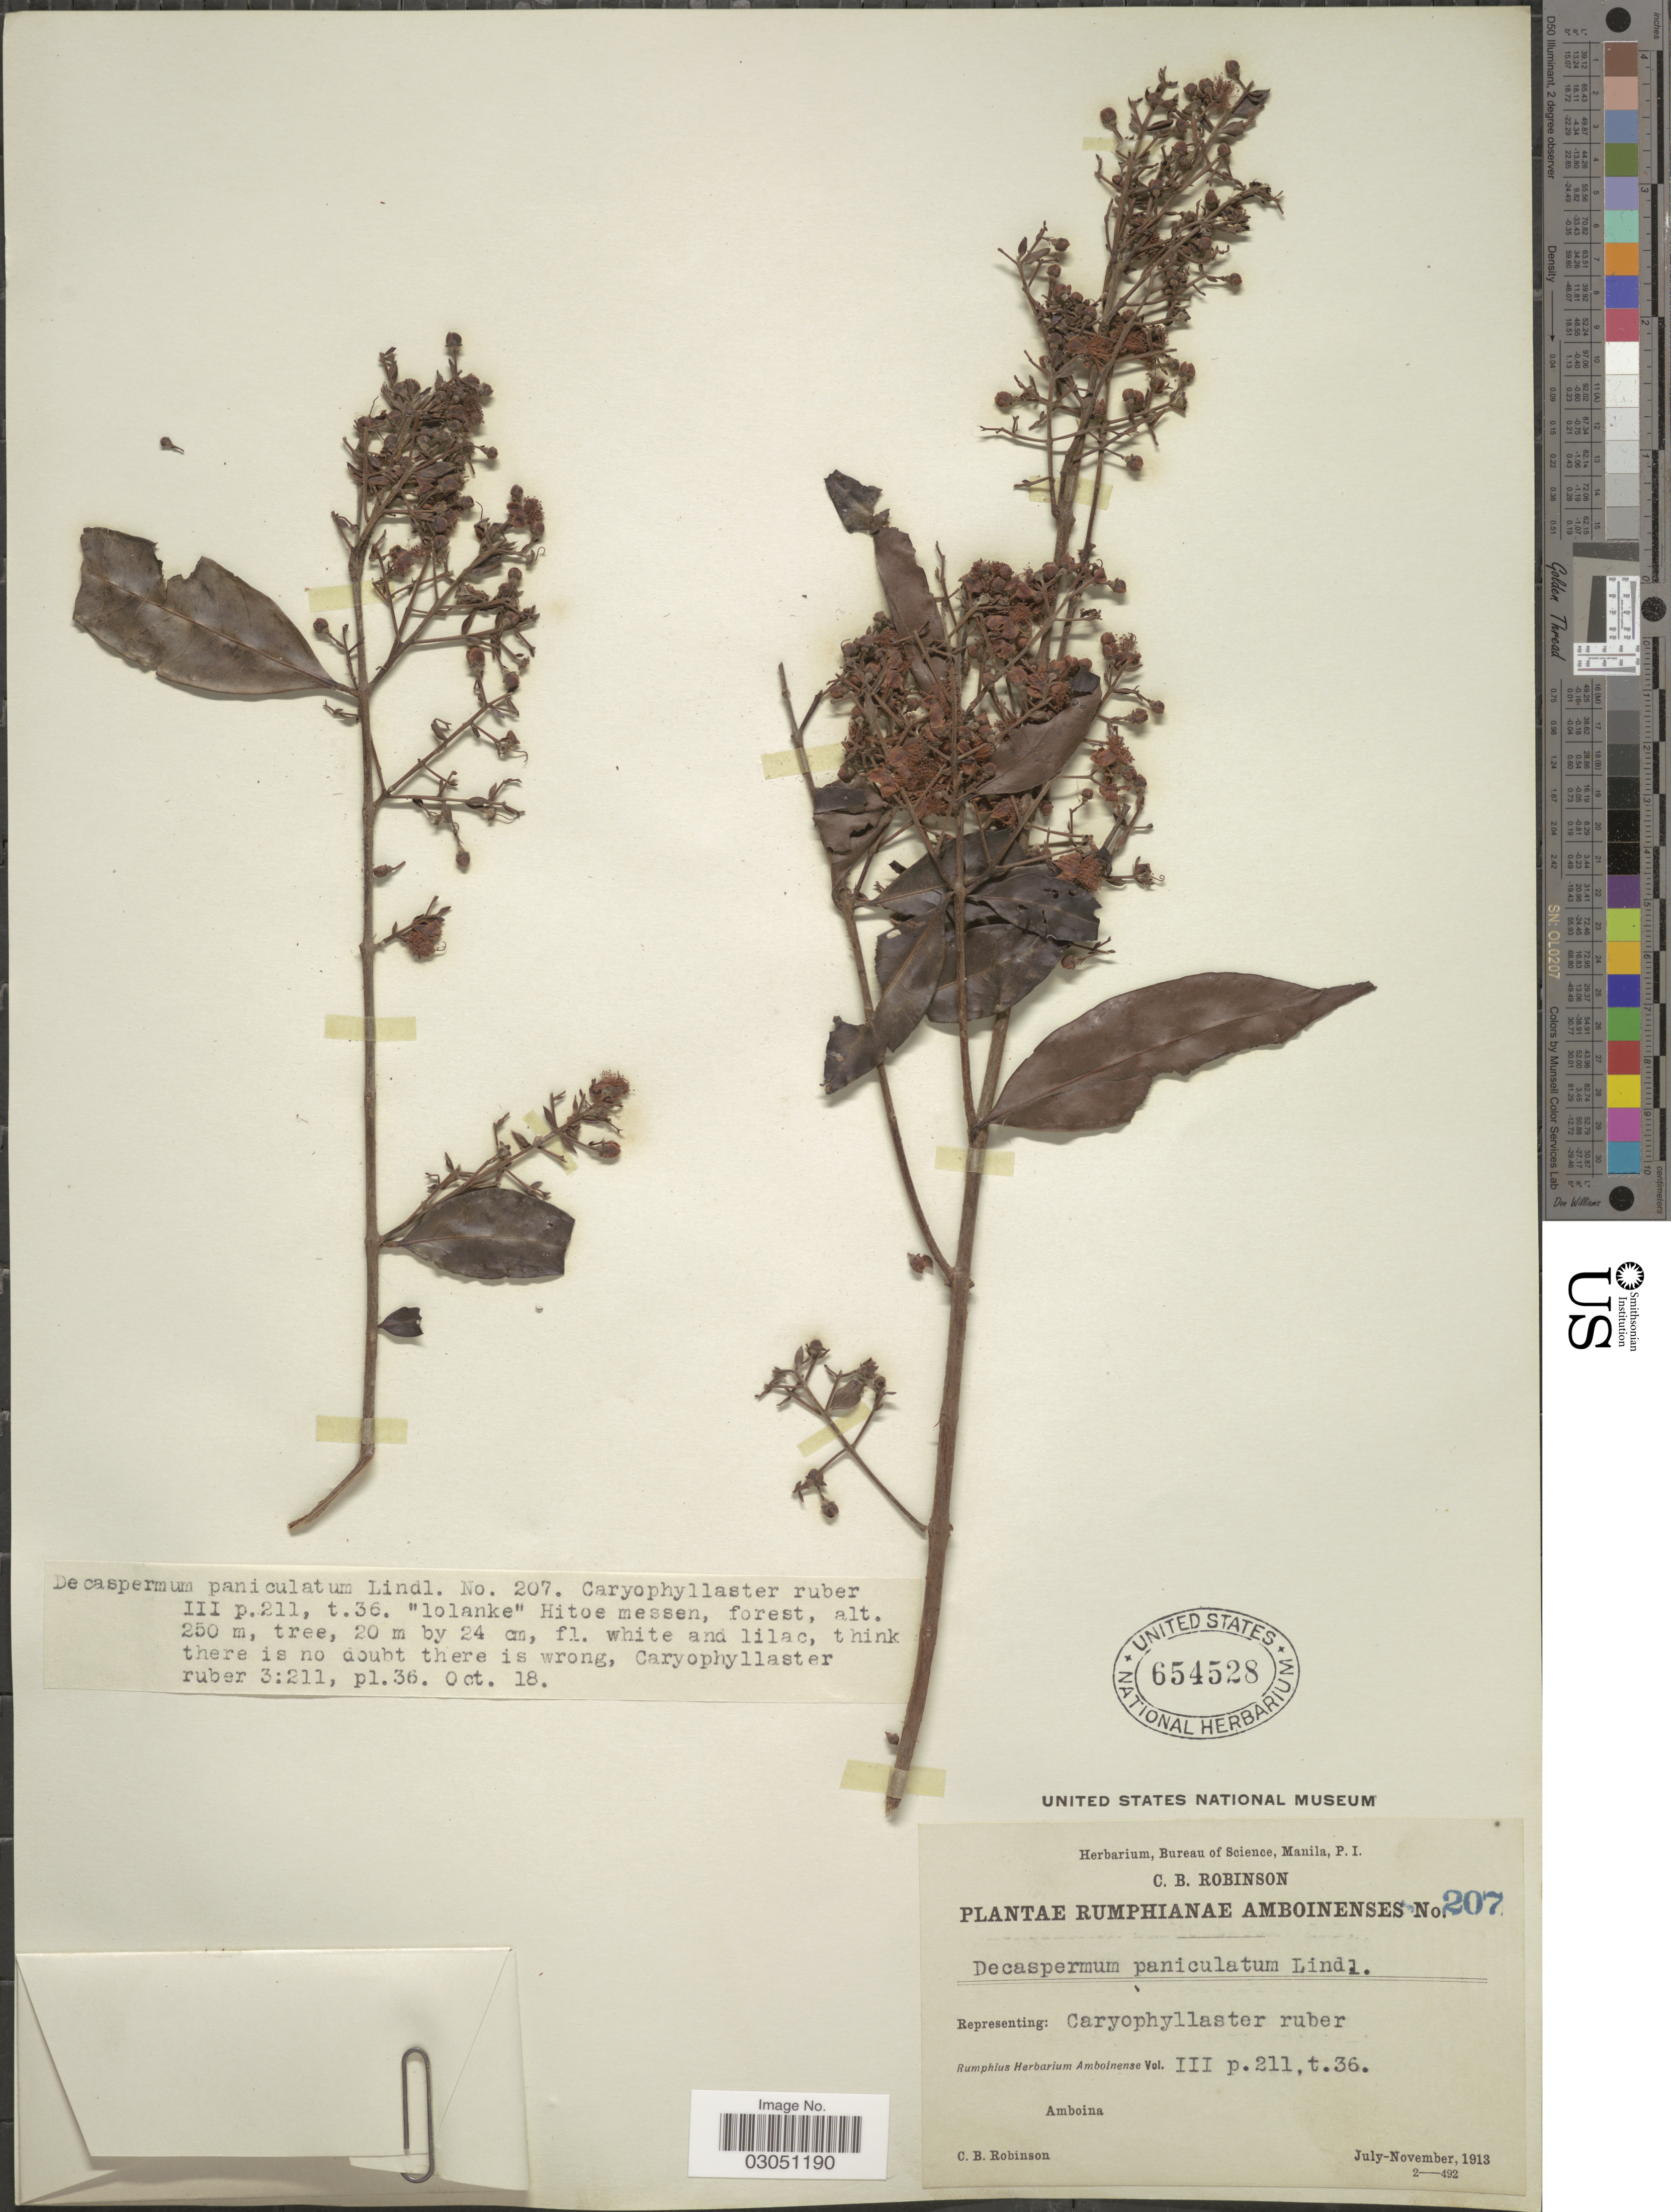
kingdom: Plantae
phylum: Tracheophyta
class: Magnoliopsida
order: Myrtales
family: Myrtaceae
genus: Decaspermum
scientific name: Decaspermum paniculatum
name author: (Lindl.) Kurz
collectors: C. Robinson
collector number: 207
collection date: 1913-10-18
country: Indonesia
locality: Rumphianae Amboinenses. Aboina.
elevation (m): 250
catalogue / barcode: US 654528